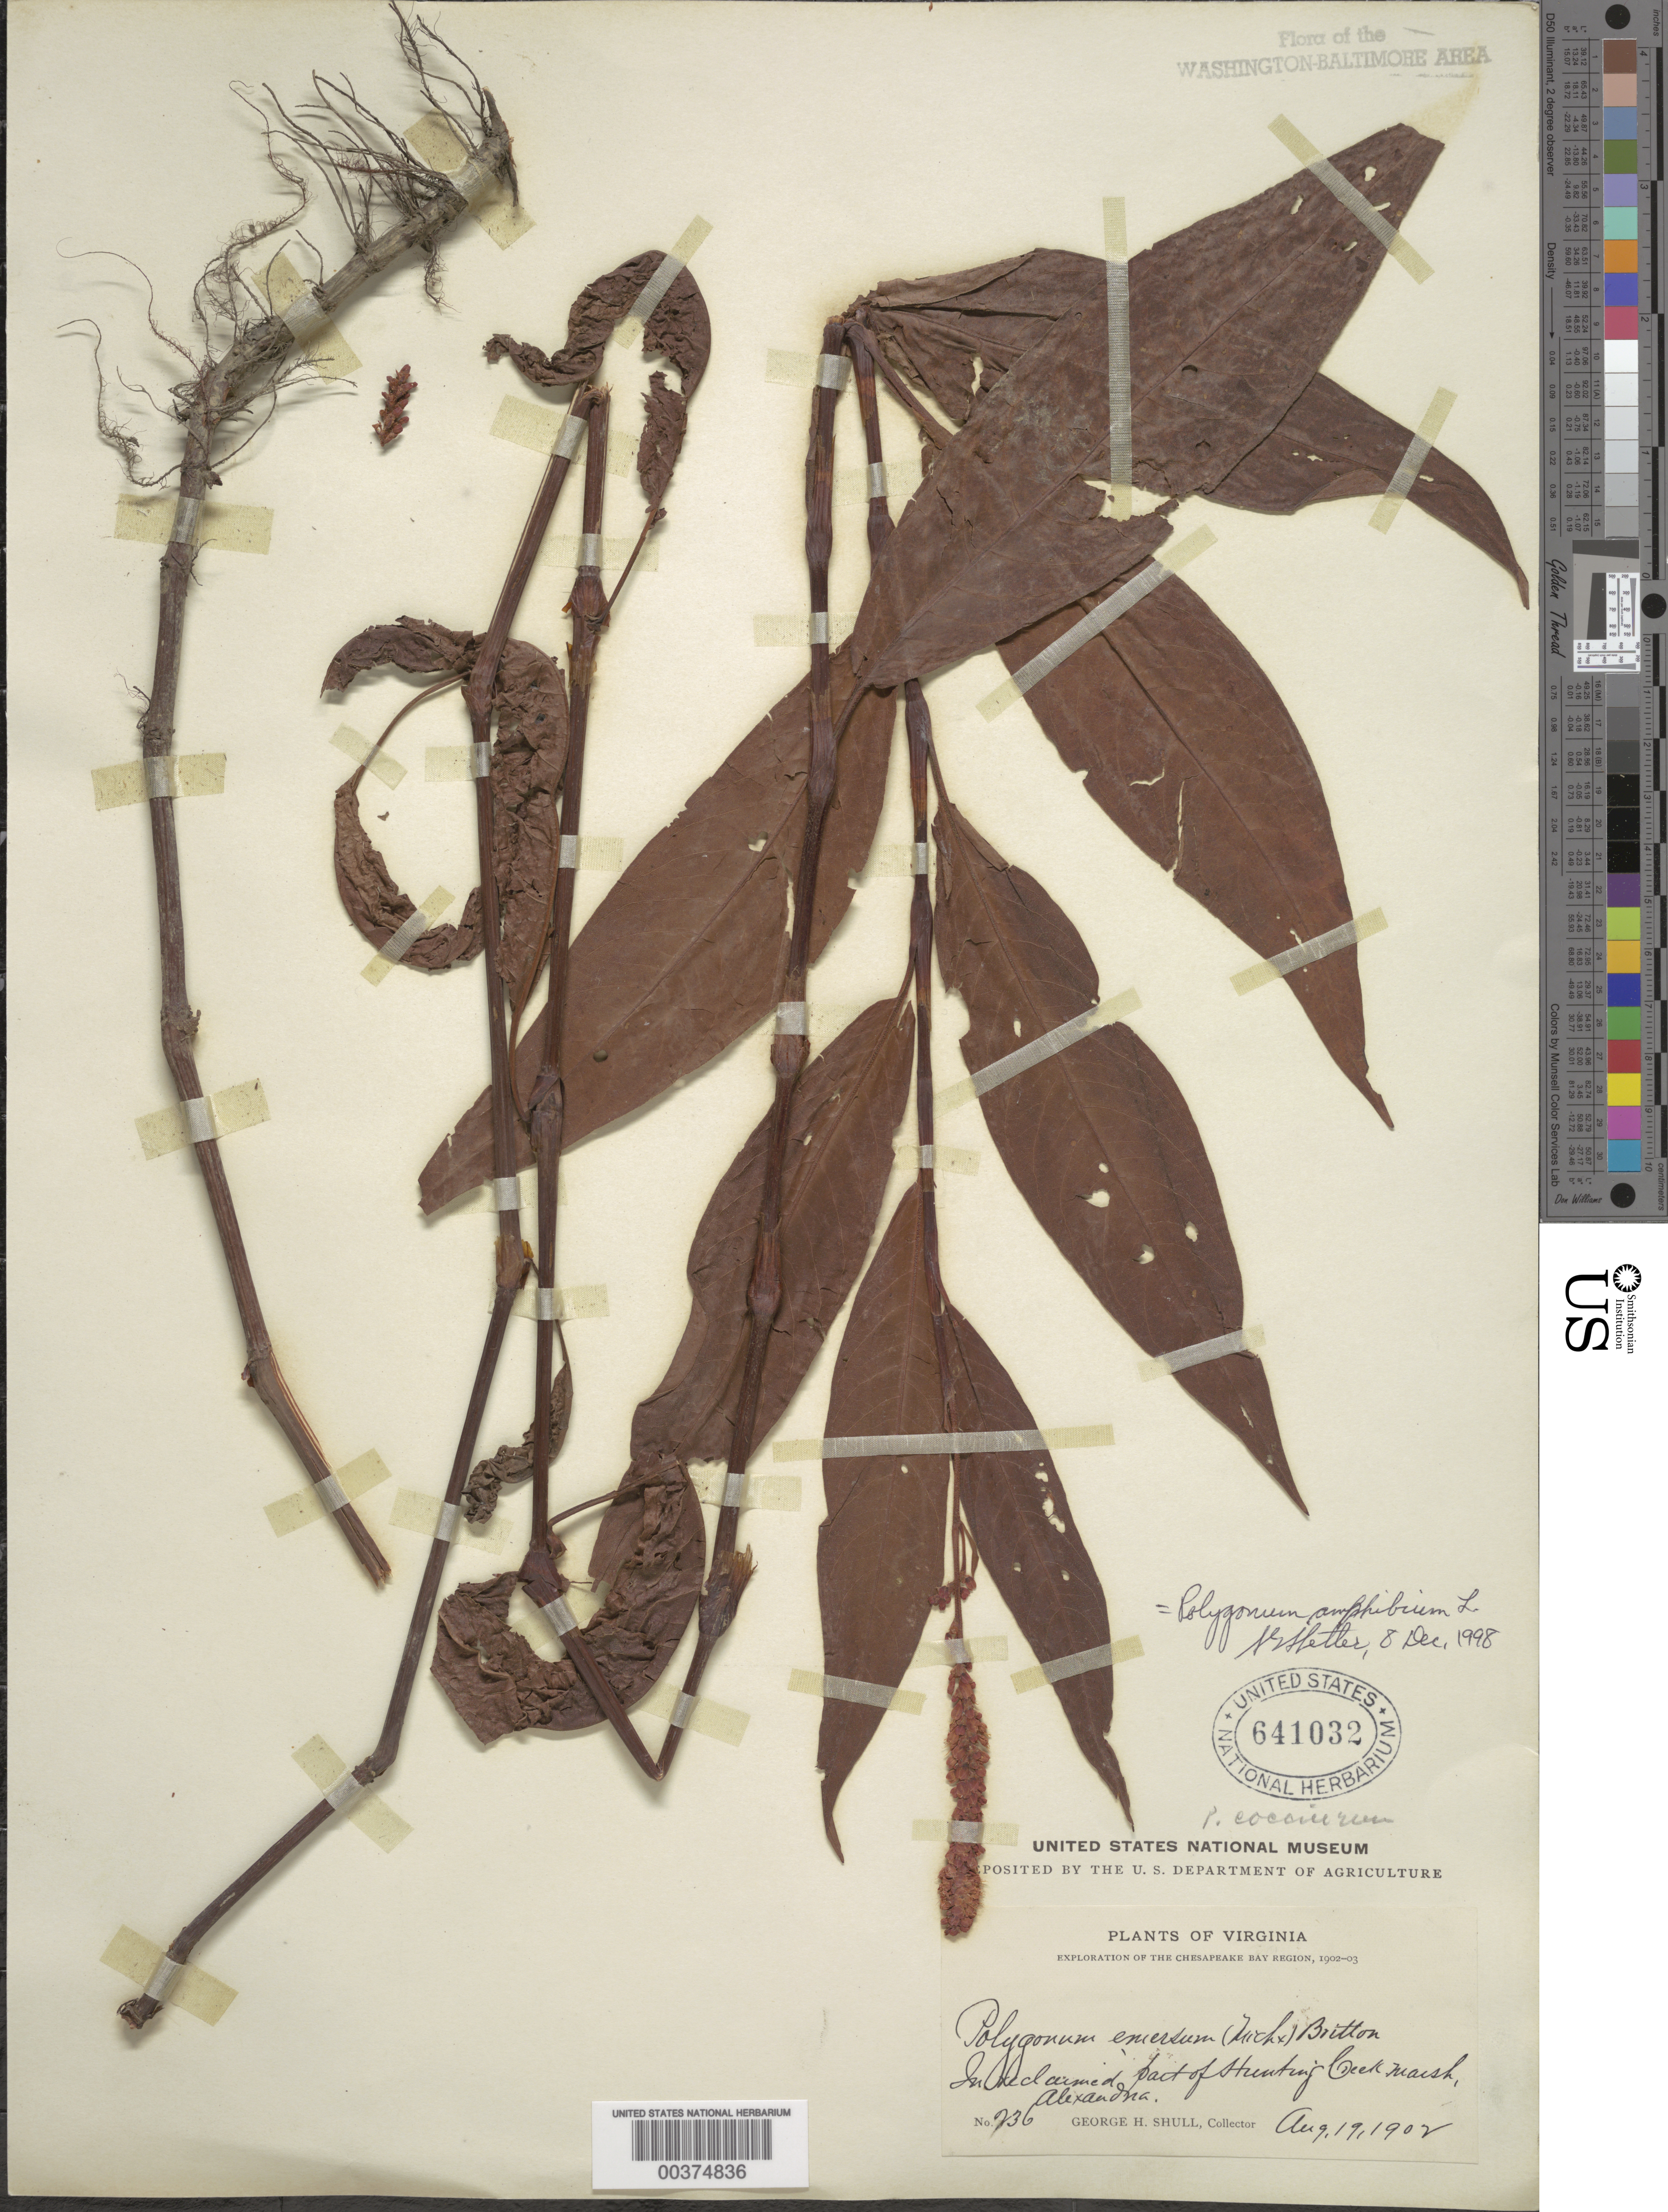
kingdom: Plantae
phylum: Tracheophyta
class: Magnoliopsida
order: Caryophyllales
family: Polygonaceae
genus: Persicaria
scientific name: Persicaria coccinea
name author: (Muhl. ex Willd.) Greene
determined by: Atha, D. E.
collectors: G. H. Shull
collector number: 236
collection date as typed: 19 Aug 1902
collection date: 1902-08-19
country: United States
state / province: Virginia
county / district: Fairfax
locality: Hunting Creek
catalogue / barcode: US 641032